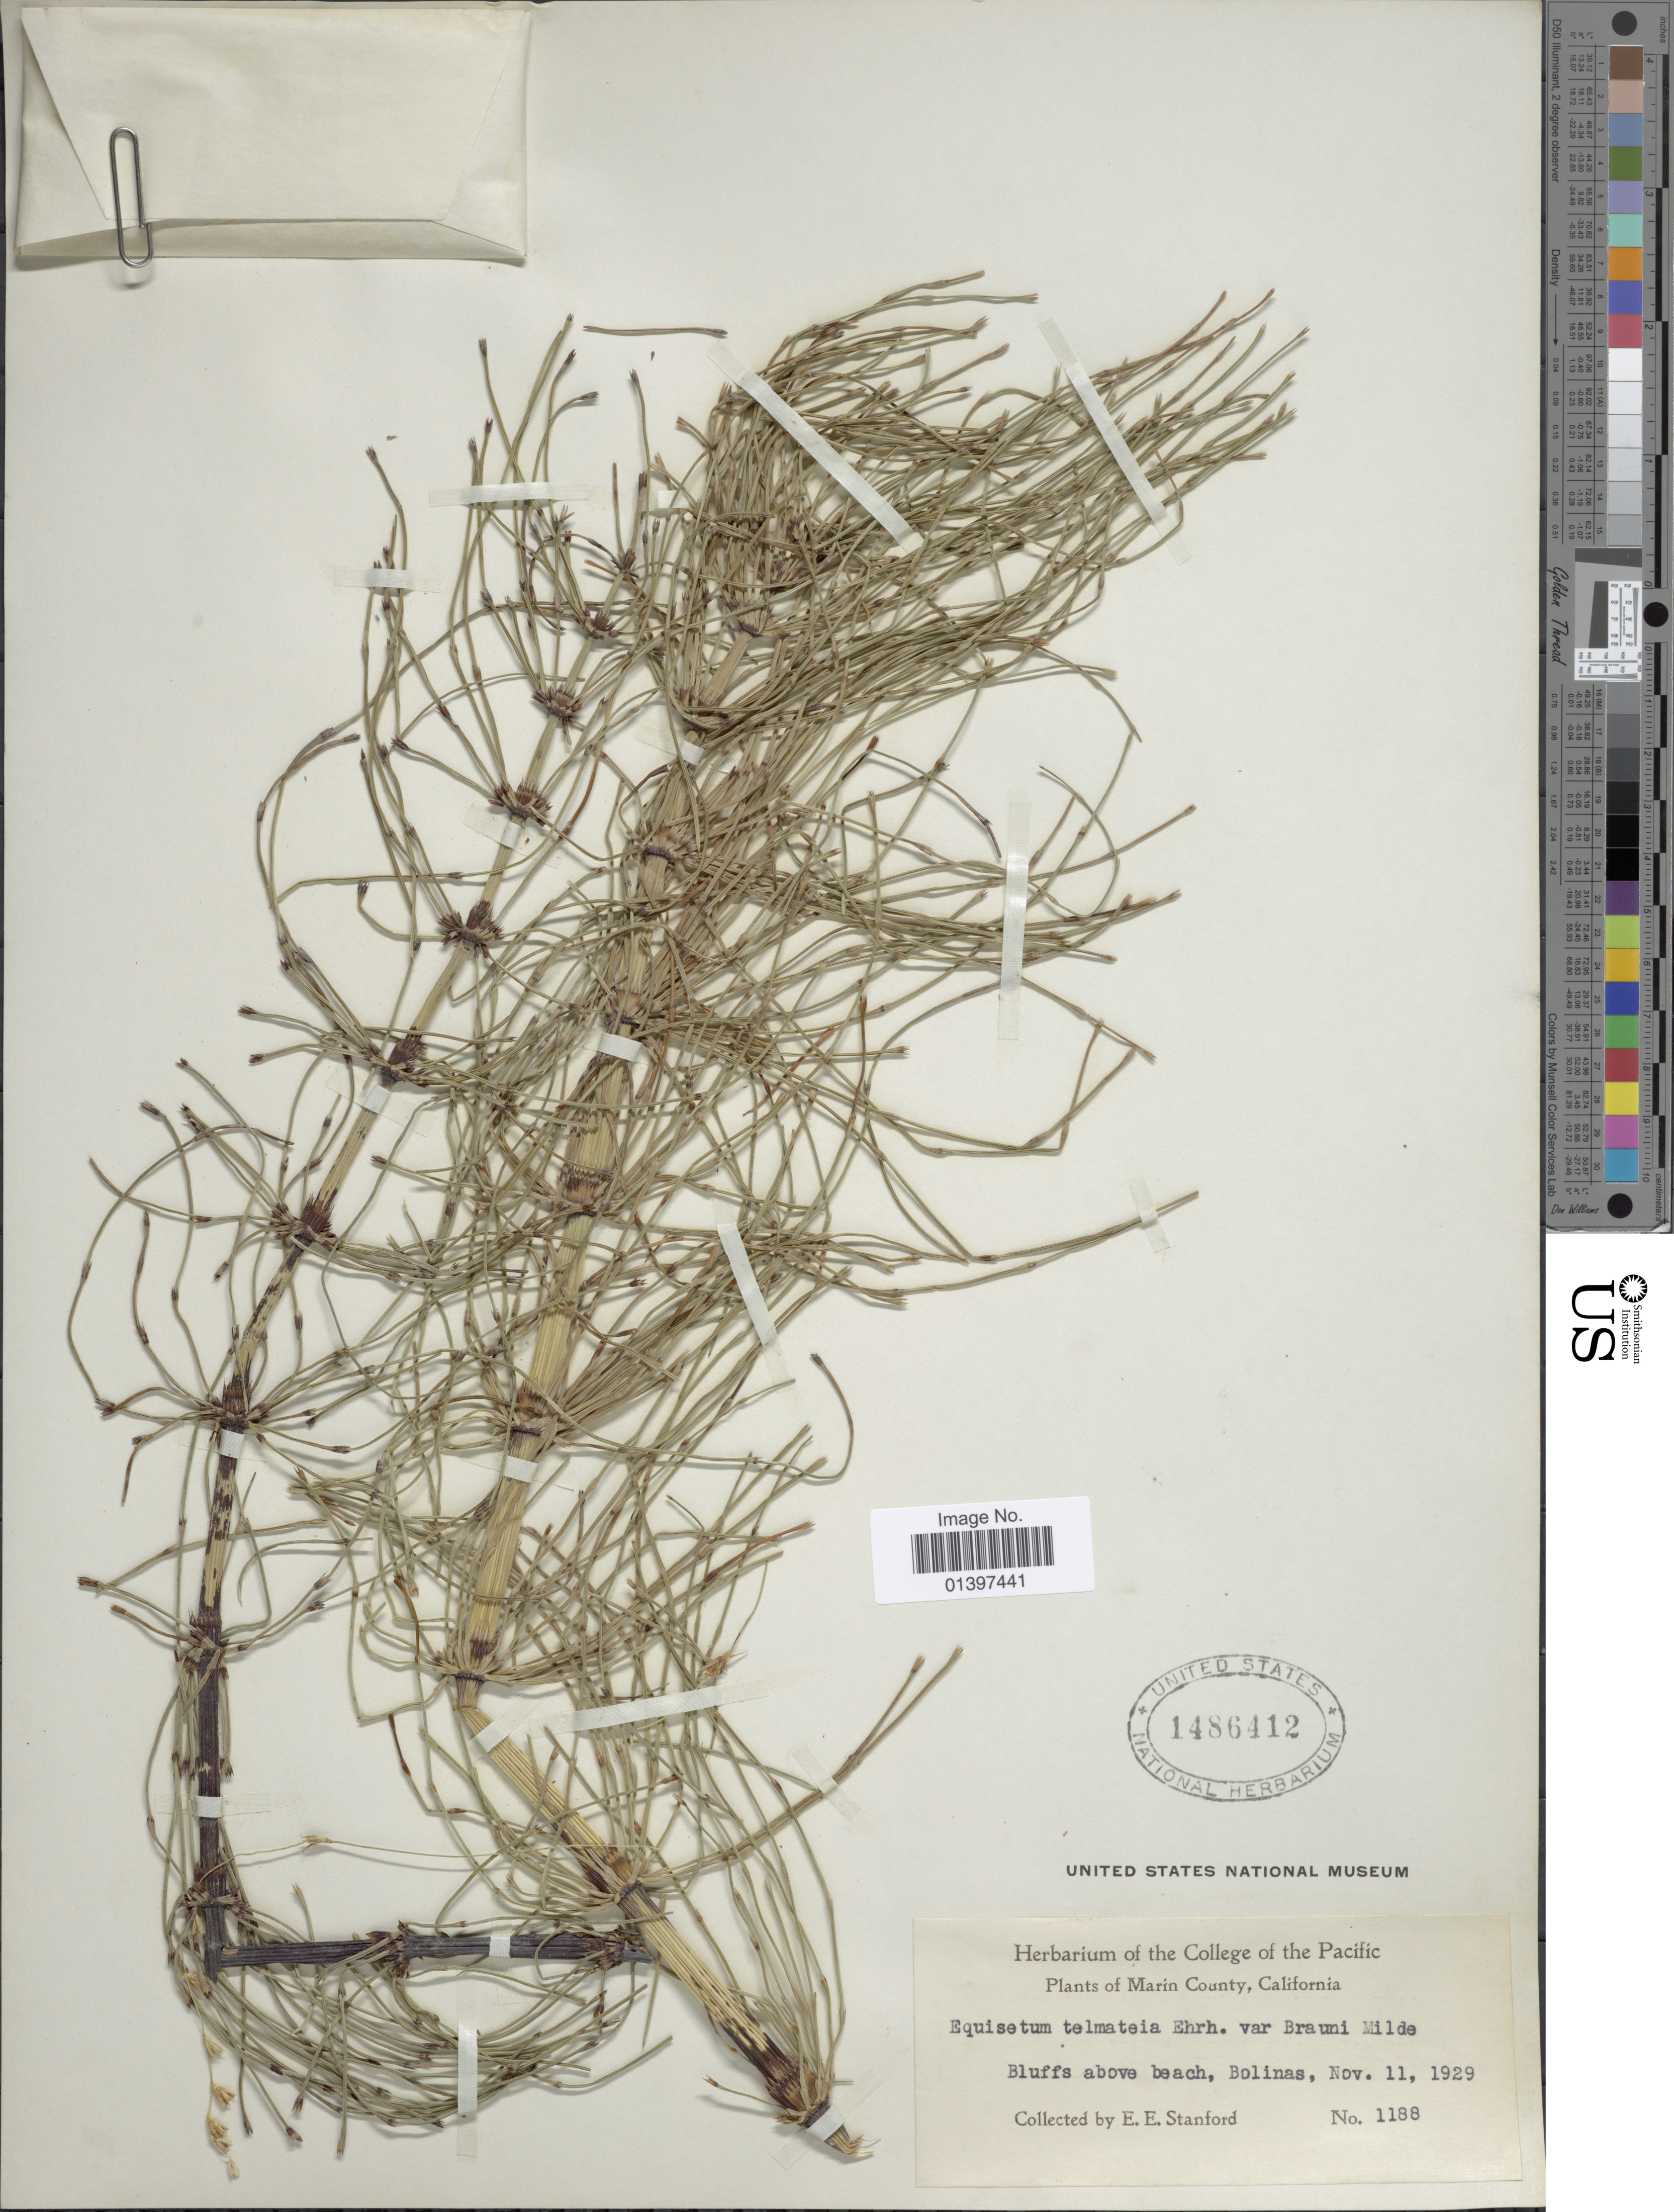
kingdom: Plantae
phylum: Tracheophyta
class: Polypodiopsida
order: Equisetales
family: Equisetaceae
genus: Equisetum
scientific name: Equisetum telmateia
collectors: E. Stanford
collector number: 1188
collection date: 1929-11-11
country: United States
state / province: California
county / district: Marin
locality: Marin County, Bluffs above beach, Bolinas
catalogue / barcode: US 1486412